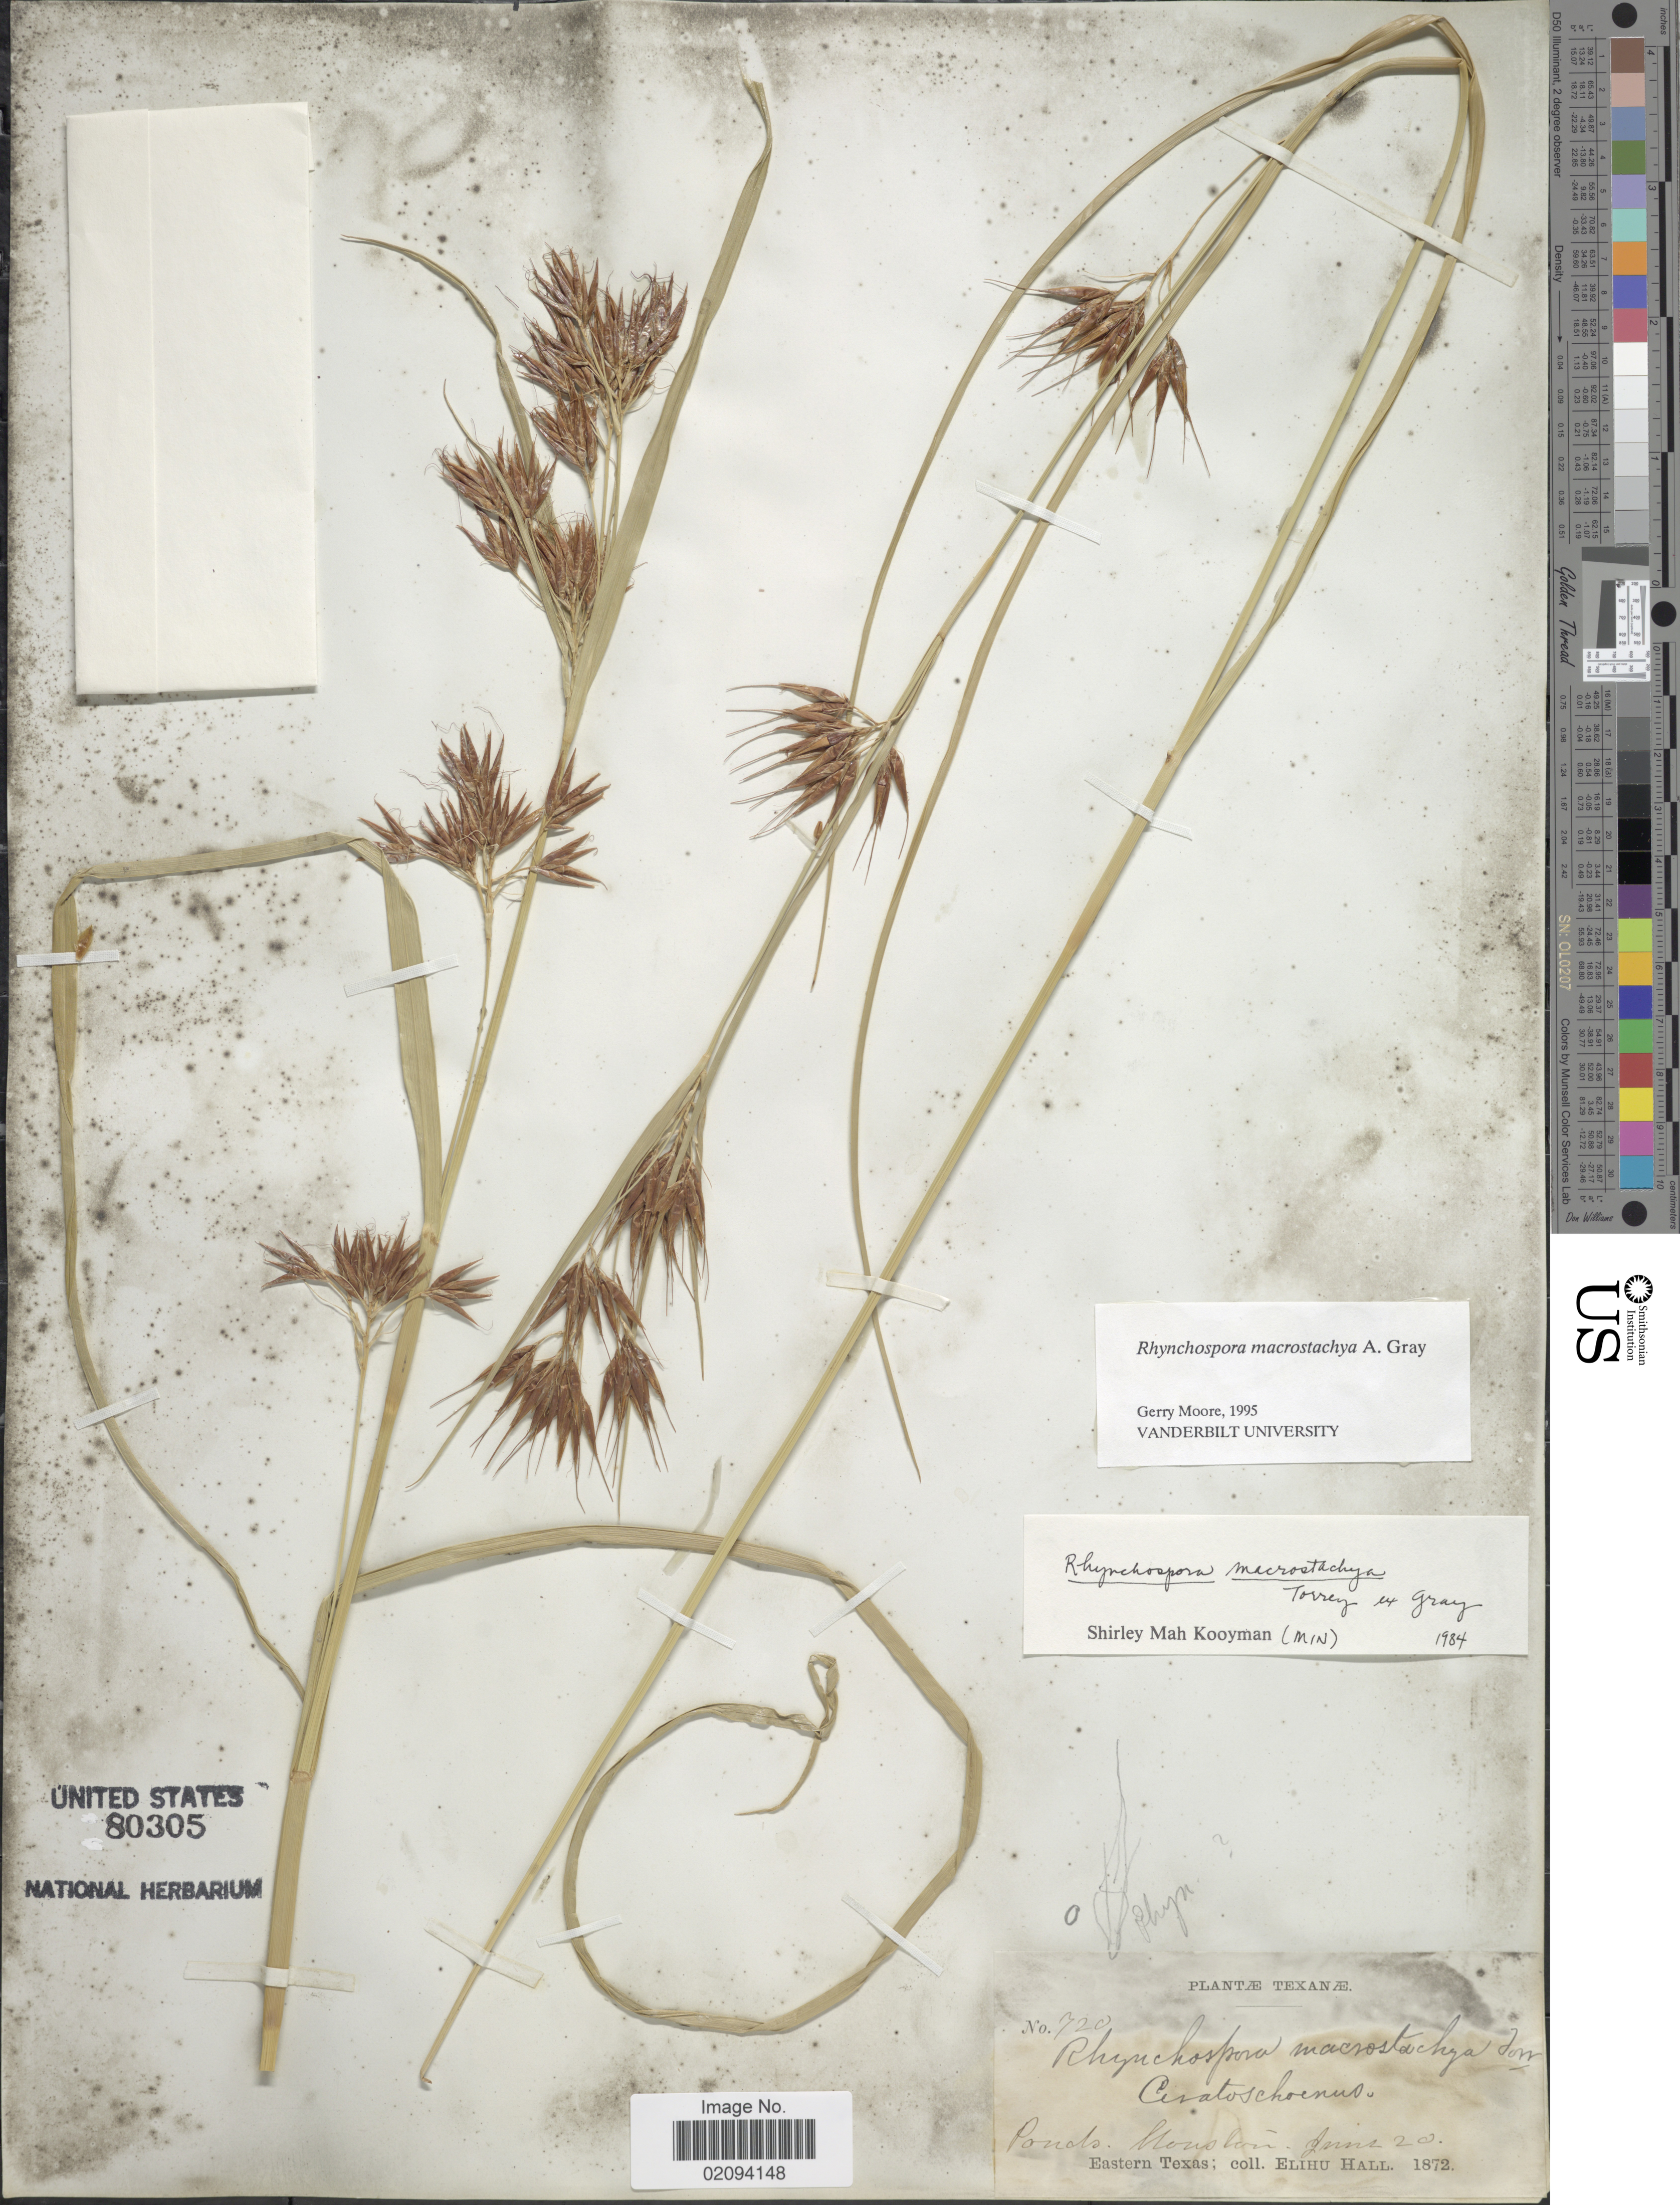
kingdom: Plantae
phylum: Tracheophyta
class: Liliopsida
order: Poales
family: Cyperaceae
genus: Rhynchospora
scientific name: Rhynchospora macrostachya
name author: Torr. ex A. Gray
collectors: E. Hall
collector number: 720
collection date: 1872-06-20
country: United States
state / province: Texas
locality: Ponds. Houston. Eastern Texas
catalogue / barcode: US 80305